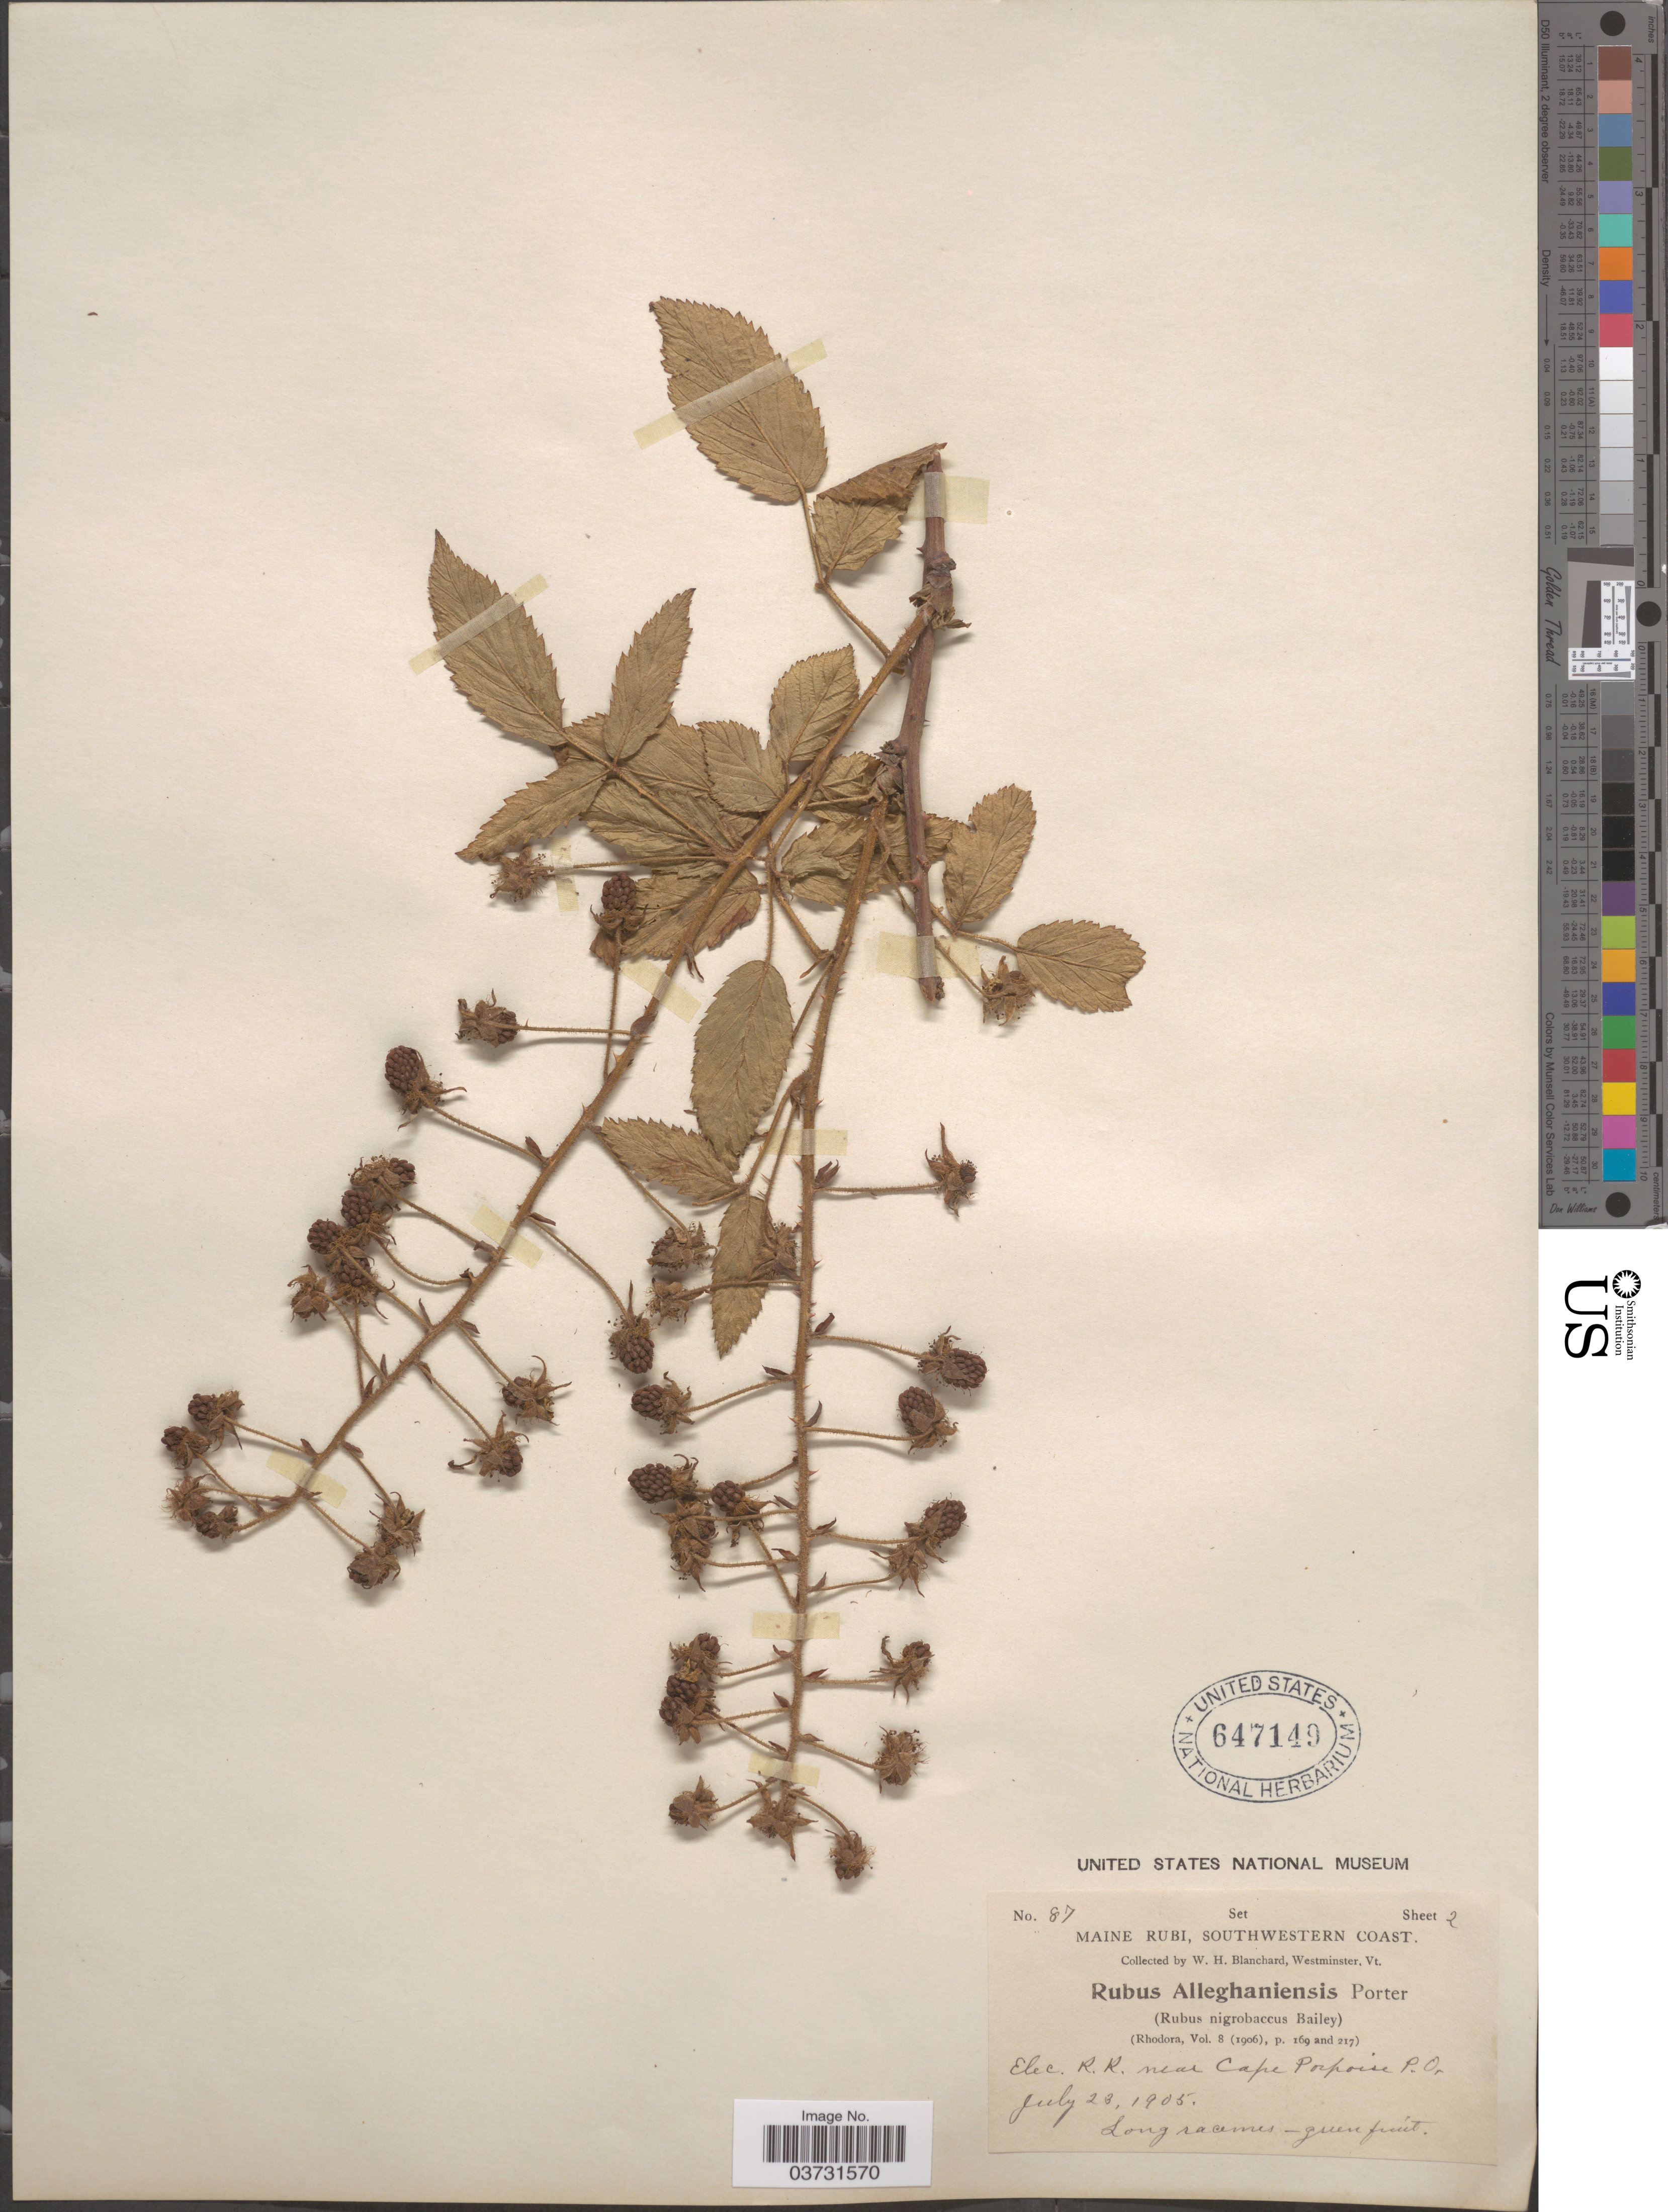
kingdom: Plantae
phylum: Tracheophyta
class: Magnoliopsida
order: Rosales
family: Rosaceae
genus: Rubus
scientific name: Rubus nigrobaccus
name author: L.H. Bailey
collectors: W. H. Blanchard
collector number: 87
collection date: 1905-07-23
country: United States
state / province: Maine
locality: Southwestern Coast. Elec. R. R. near Cape Propoise P. O.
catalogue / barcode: US 647149